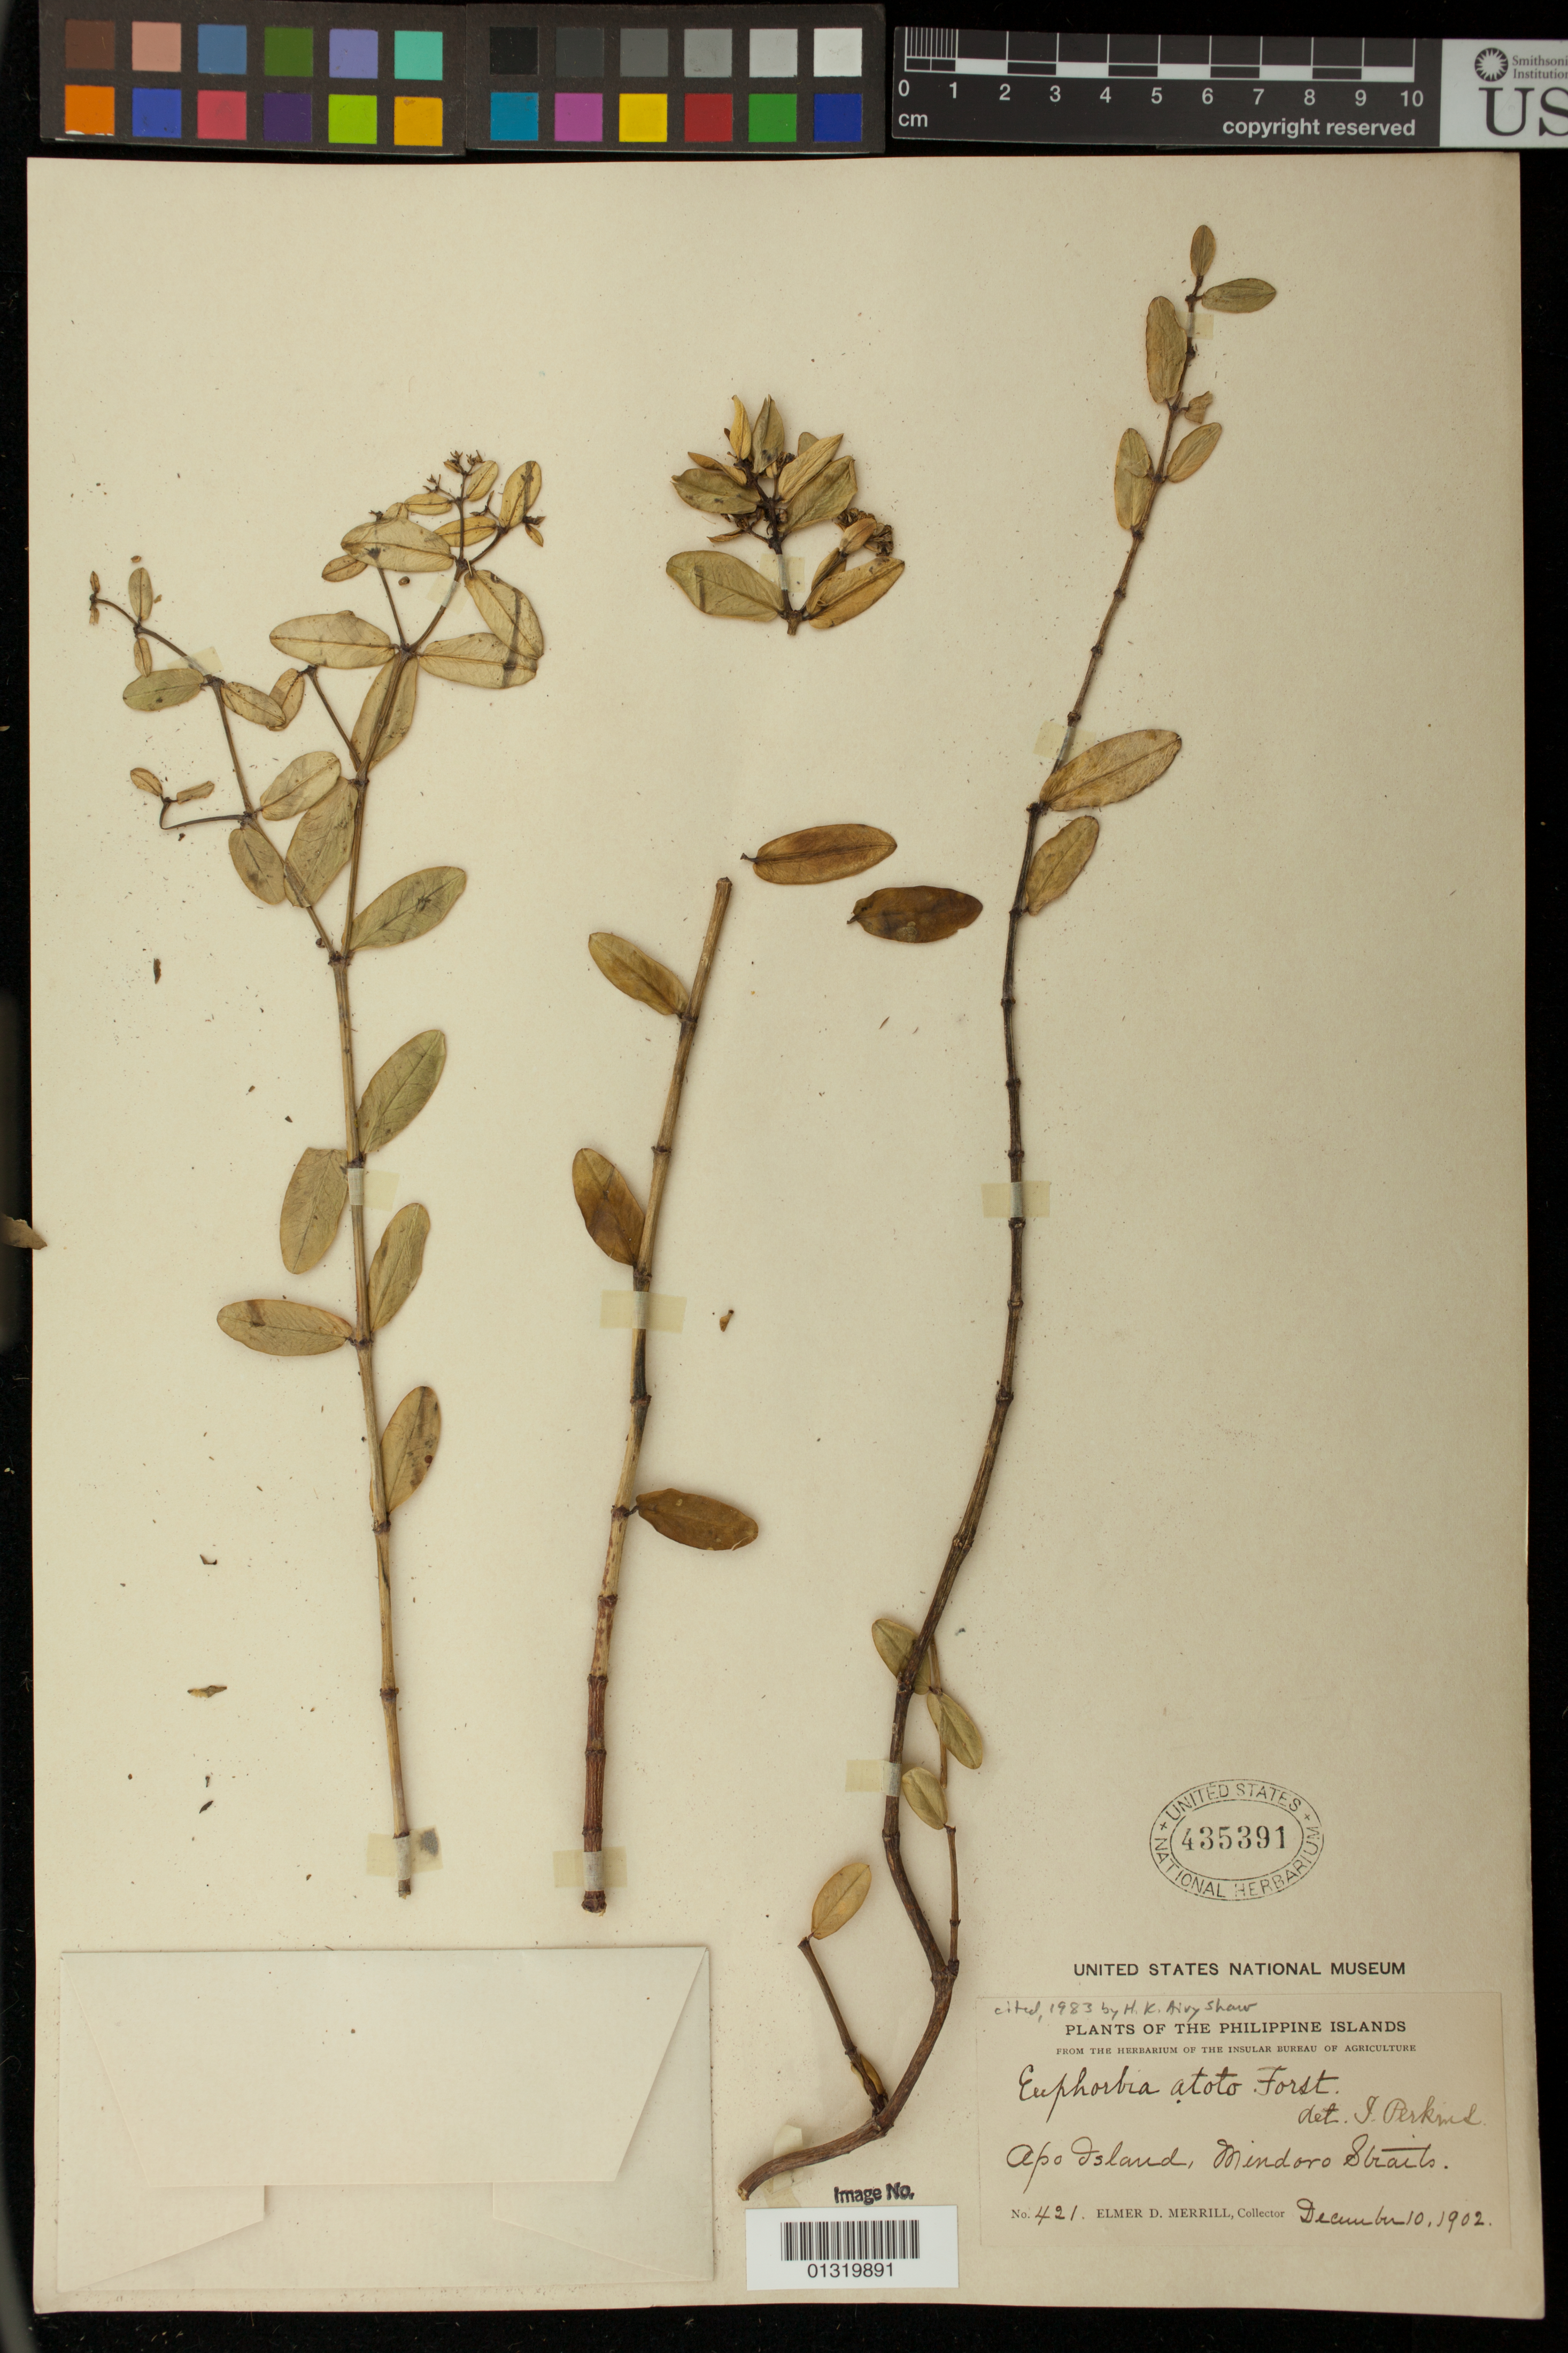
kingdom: Plantae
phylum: Tracheophyta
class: Magnoliopsida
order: Malpighiales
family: Euphorbiaceae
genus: Euphorbia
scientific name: Euphorbia atoto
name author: G. Forst.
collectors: E. D. Merrill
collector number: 421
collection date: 1902-12-10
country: Philippines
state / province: Mimaropa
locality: Apo Island, Mindoro Straits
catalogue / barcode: US 435391